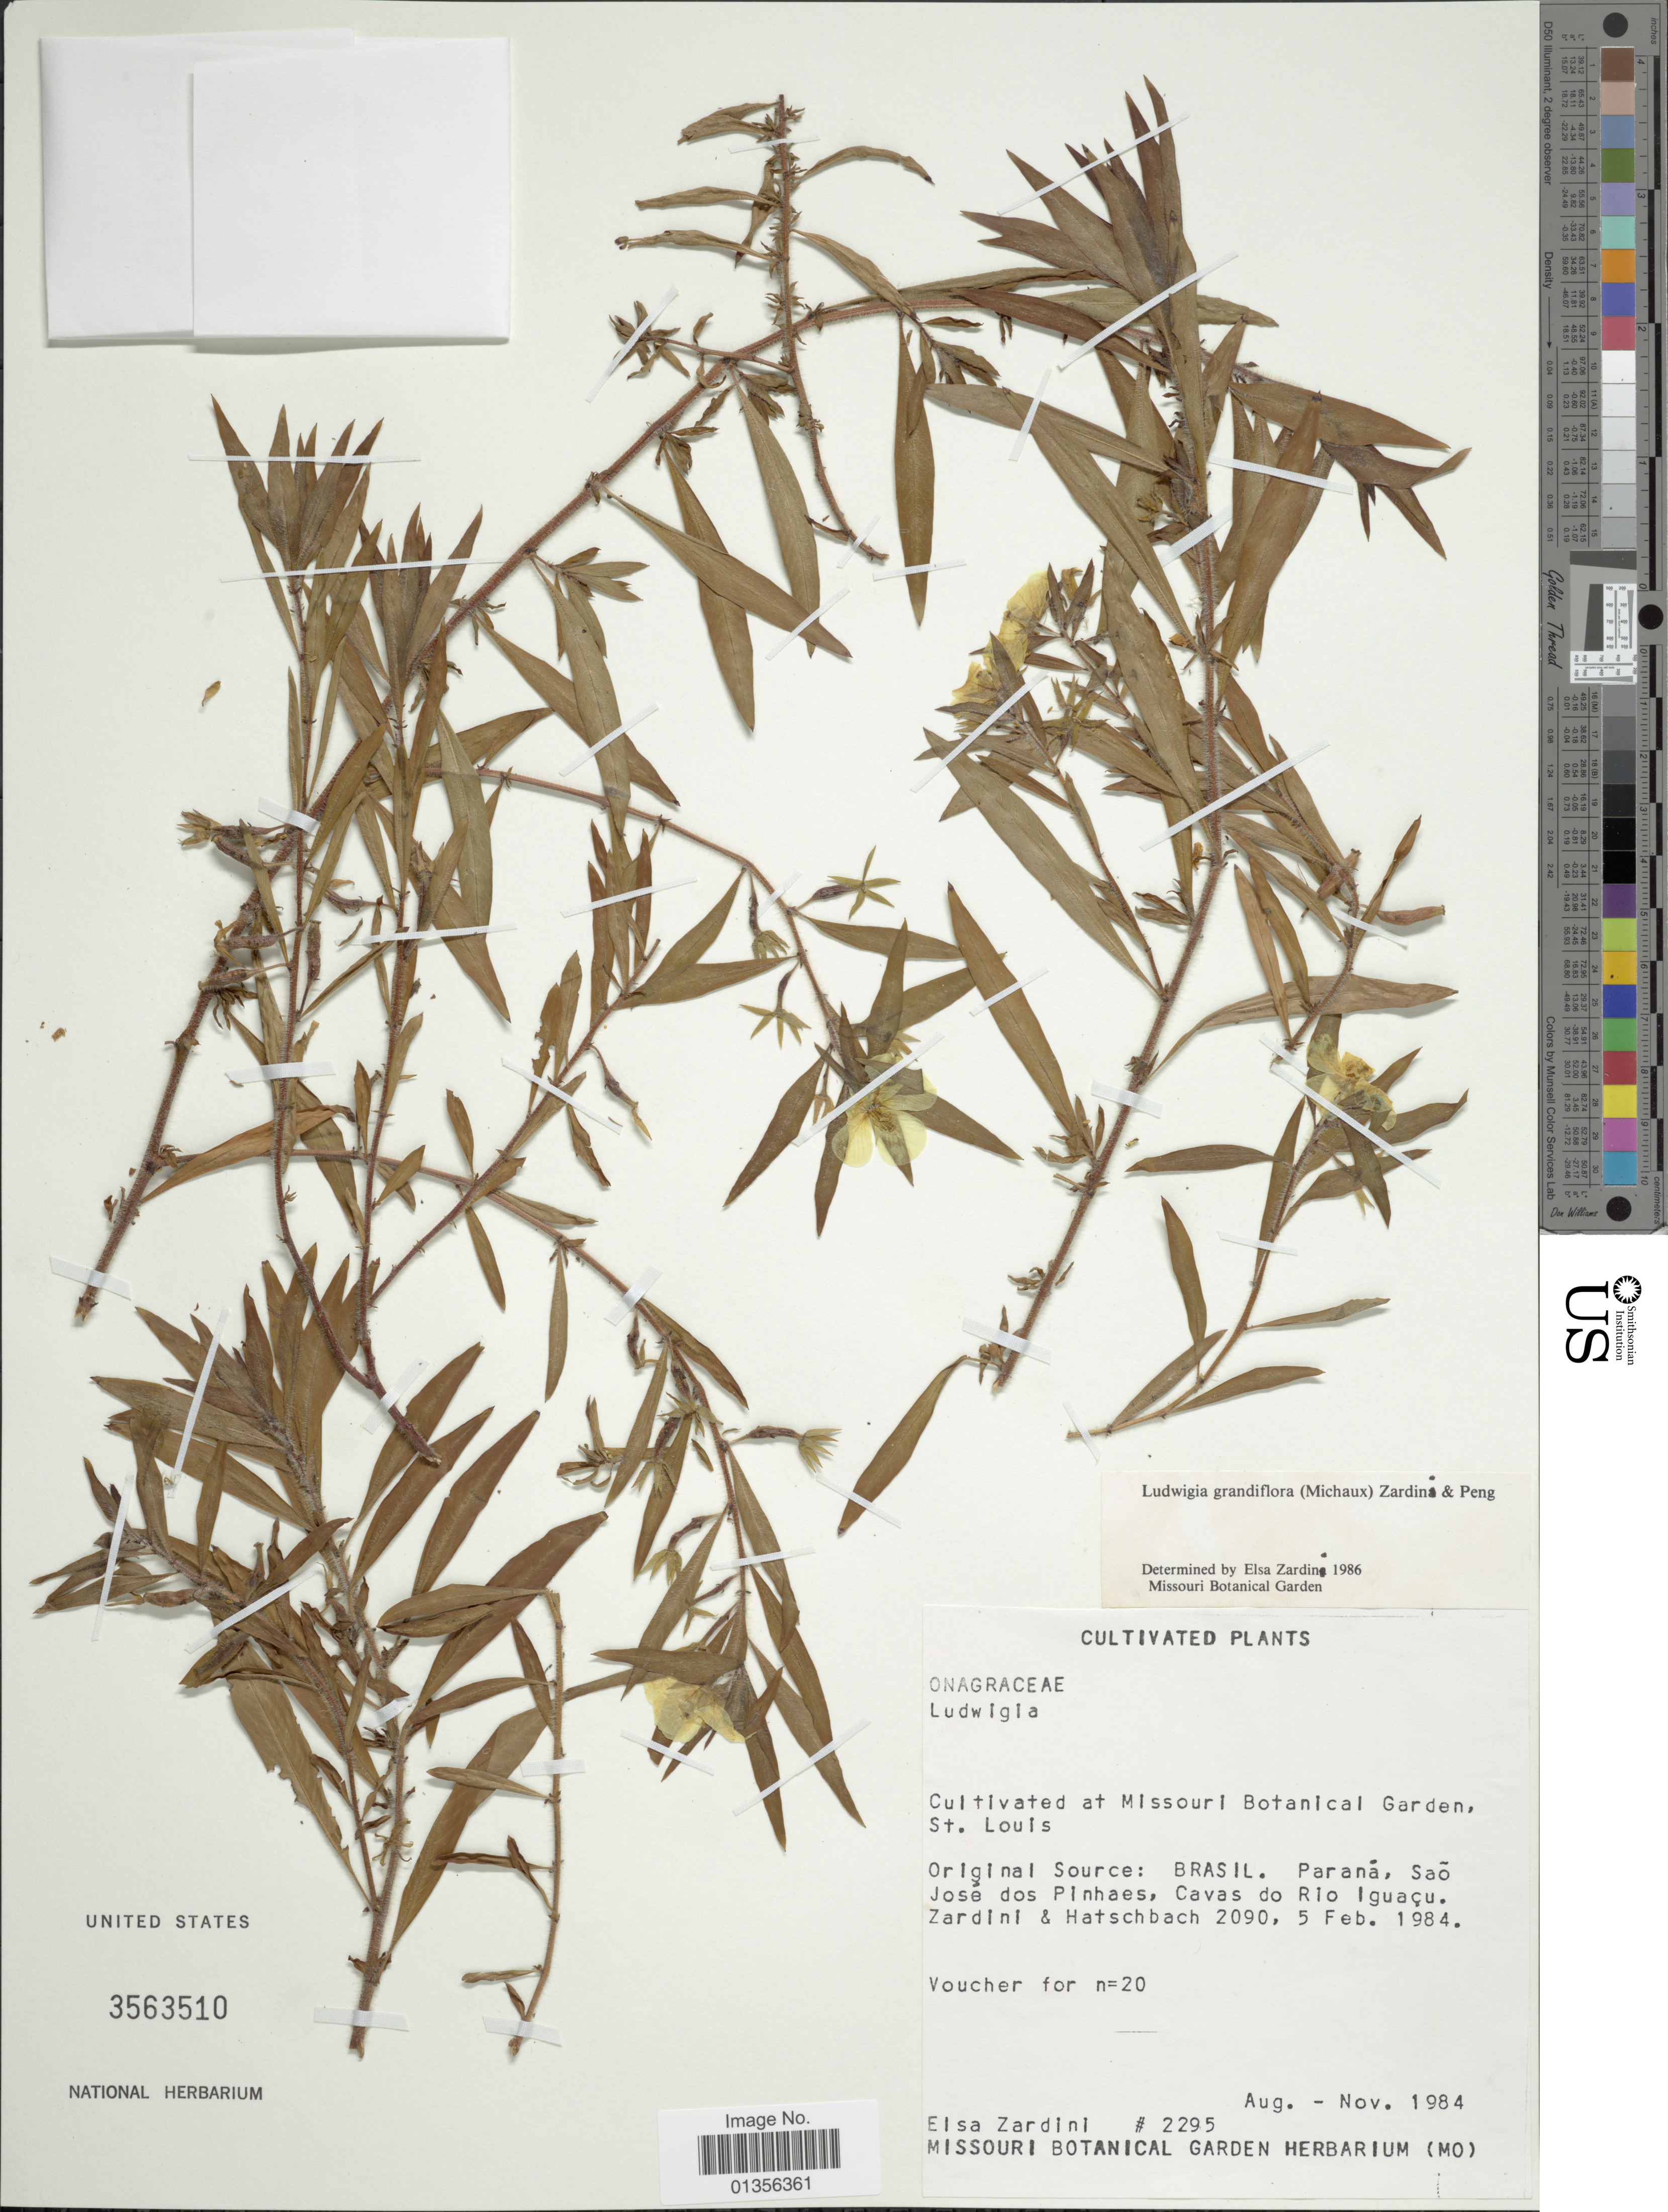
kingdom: Plantae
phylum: Tracheophyta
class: Magnoliopsida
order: Myrtales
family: Onagraceae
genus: Ludwigia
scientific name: Ludwigia grandiflora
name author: (Michx.) Greuter & Burdet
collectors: E. M. Zardini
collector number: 2295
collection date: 1984-08/1984-11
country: United States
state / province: Missouri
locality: At Missouri Botanical Garden, St. Louis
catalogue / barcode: US 3563510